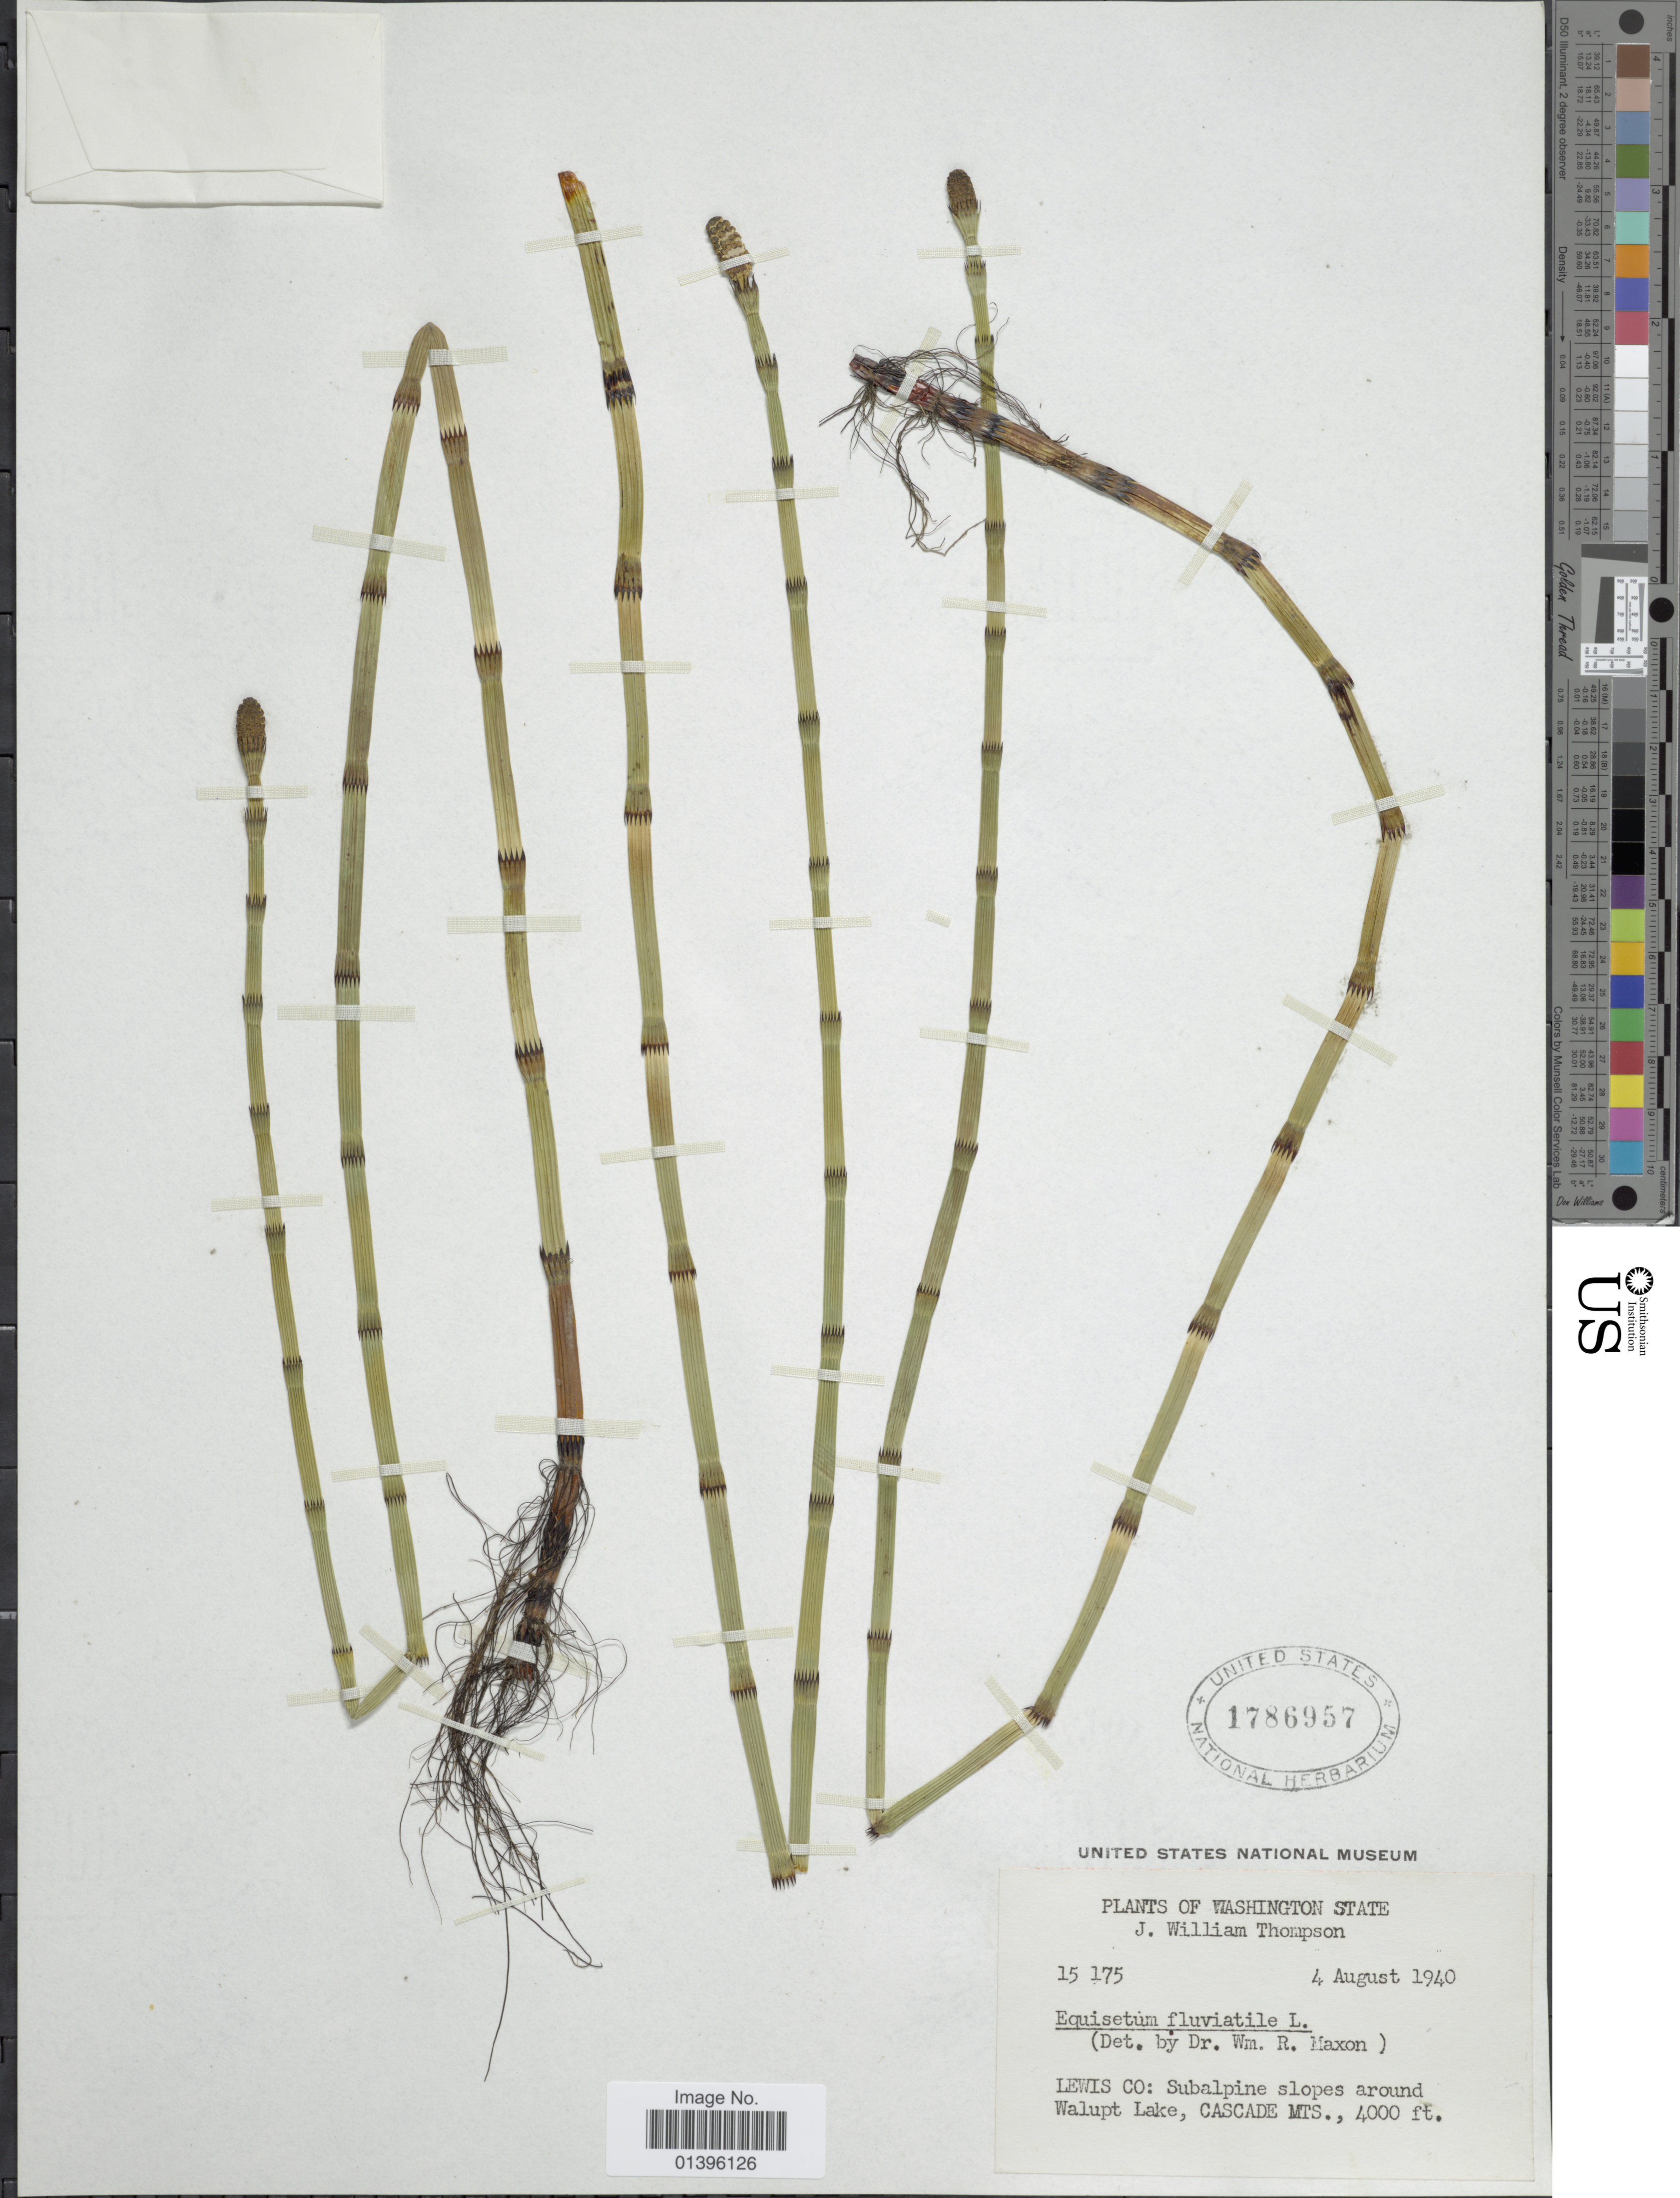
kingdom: Plantae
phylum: Tracheophyta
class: Polypodiopsida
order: Equisetales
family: Equisetaceae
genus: Equisetum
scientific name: Equisetum fluviatile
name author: L.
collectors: J. W. Thompson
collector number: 15175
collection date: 1940-08-04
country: United States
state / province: Washington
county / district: Lewis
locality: Washington State. Lewis Co: Subalpine slopes around Walupt Lake, Cascade Mts.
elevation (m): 1219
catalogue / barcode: US 1786957